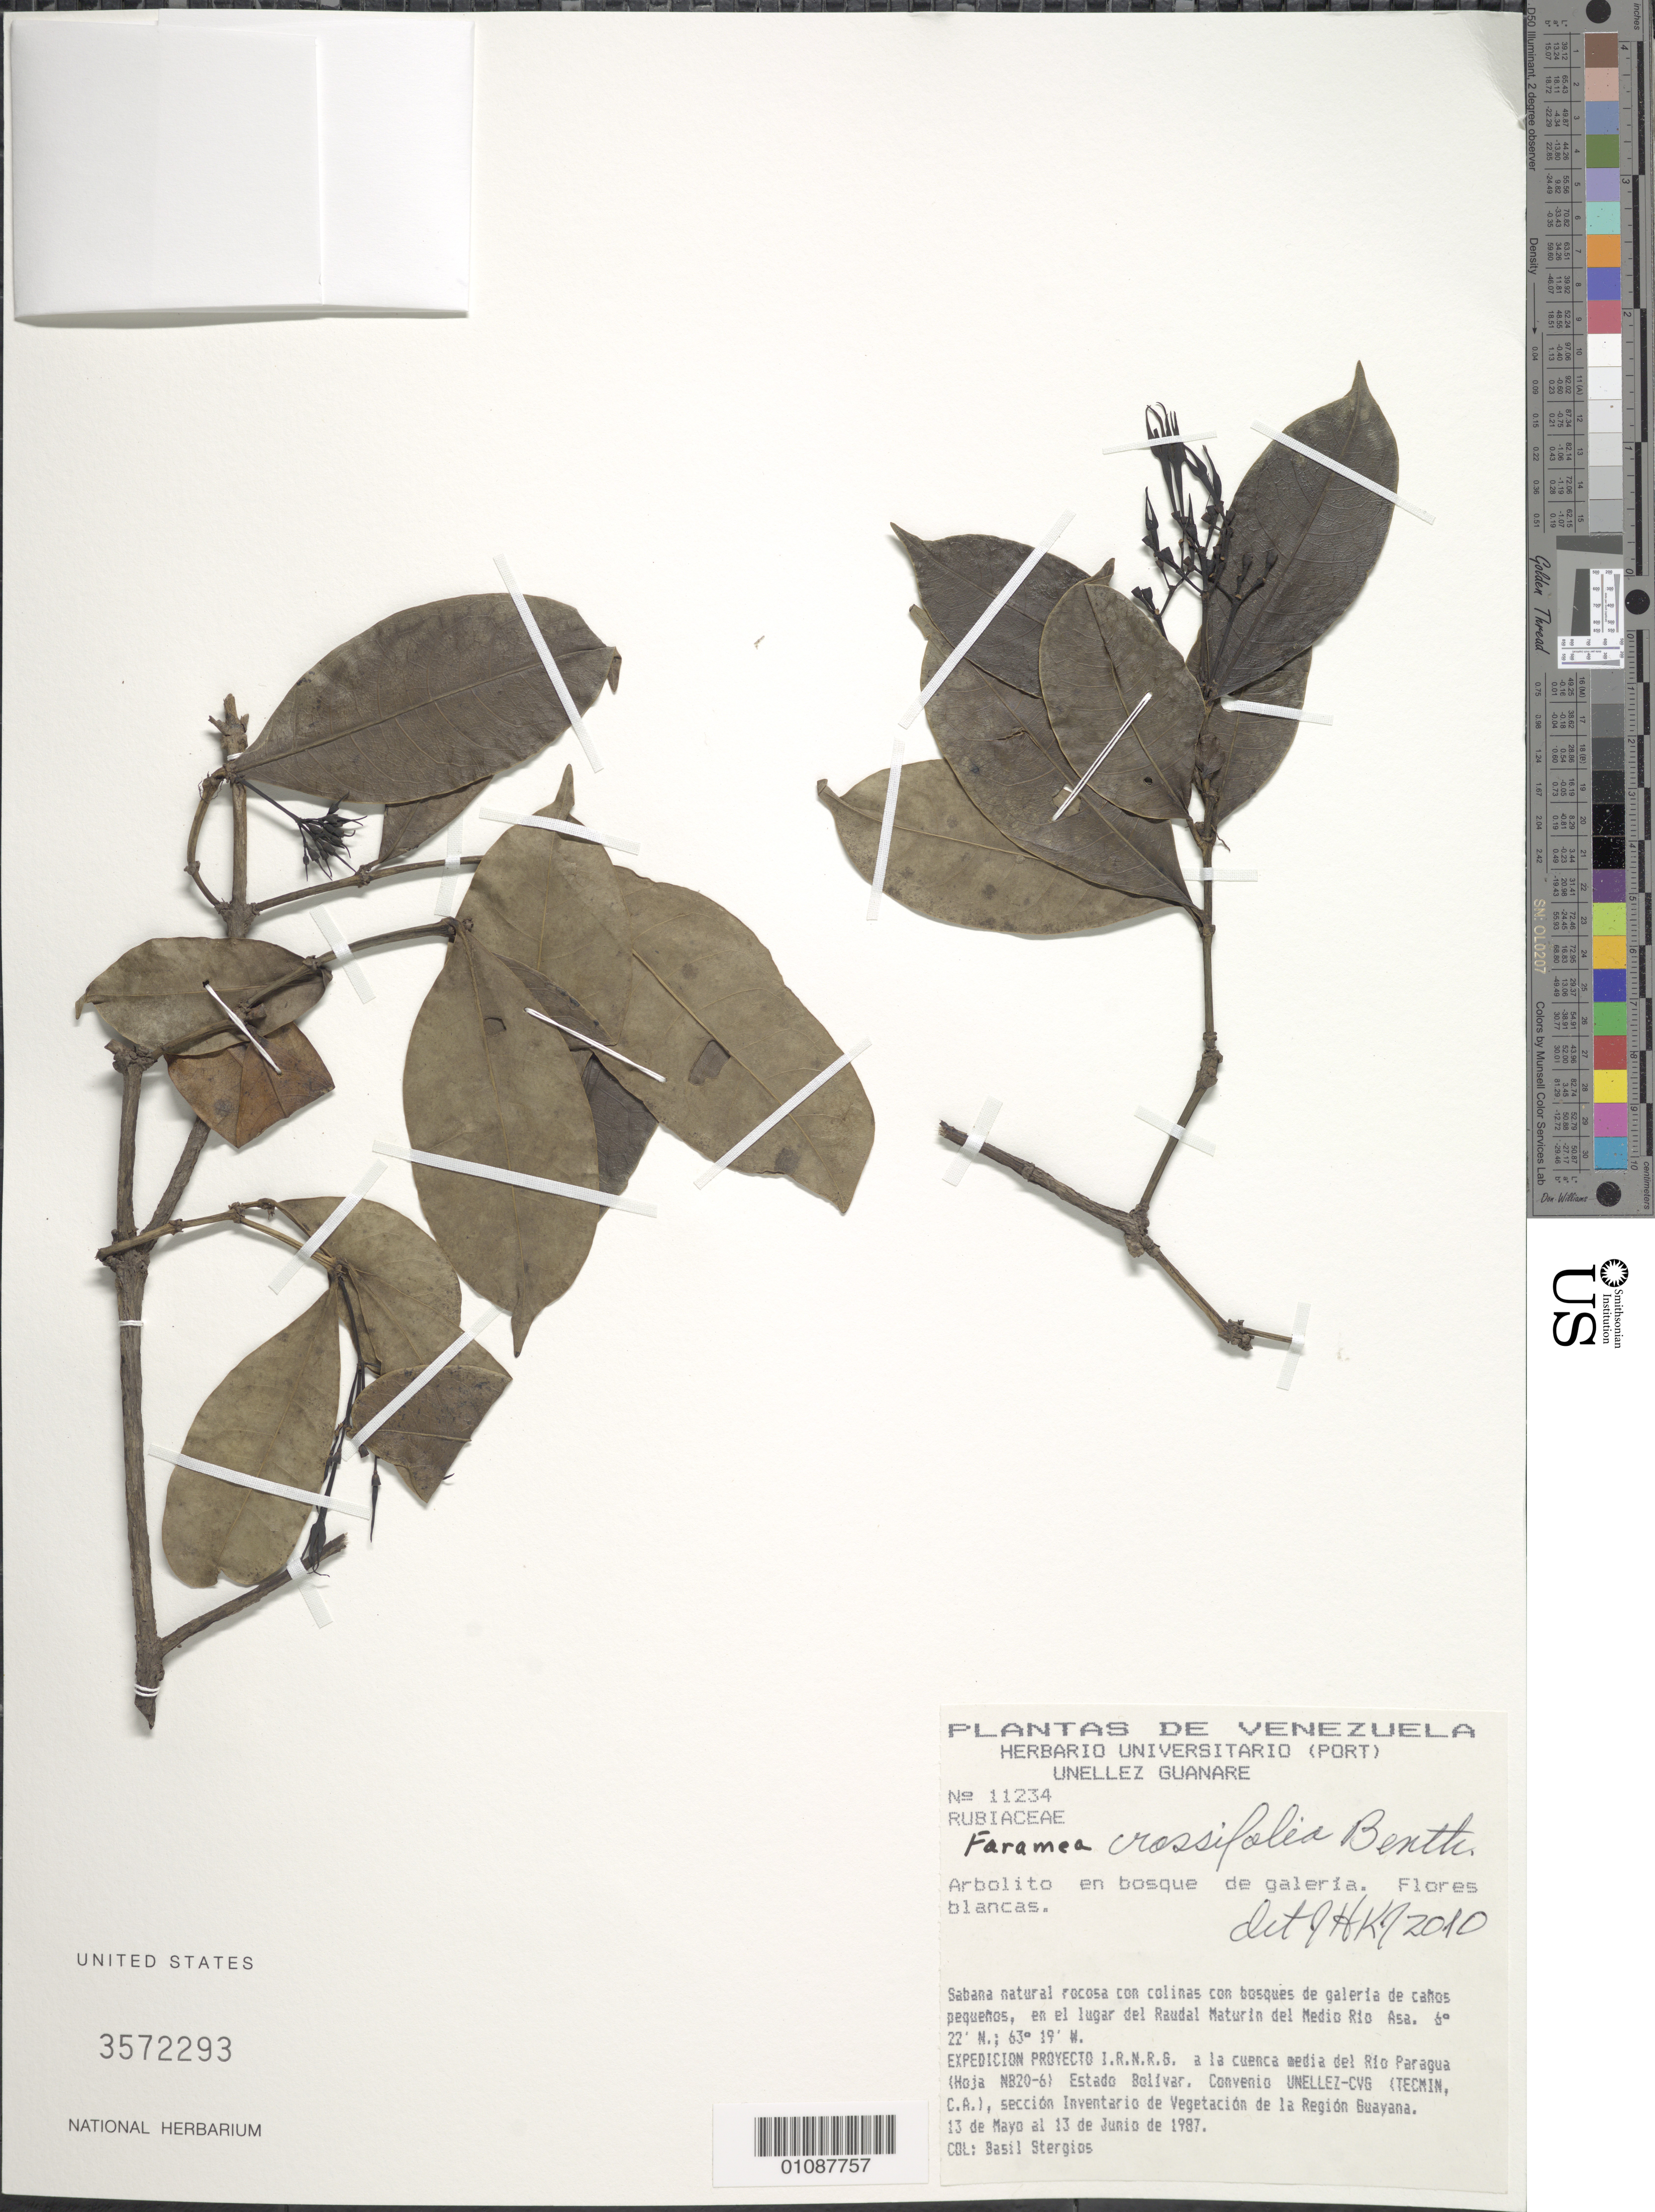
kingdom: Plantae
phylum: Tracheophyta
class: Magnoliopsida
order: Gentianales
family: Rubiaceae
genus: Faramea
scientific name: Faramea crassifolia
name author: Benth.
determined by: Kirkbride, J. H.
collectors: B. G. Stergios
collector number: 11234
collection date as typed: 13-May-87 to 13-Jun-87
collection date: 1987-05-13/1987-06-13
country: Venezuela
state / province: Bolívar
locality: Raudal Maturin, Medio Río Asa; Río Paragua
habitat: Sabana natural rocosa con colinas can bosques de galeria de caños pequeños. En bosque de galeria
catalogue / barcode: US 3572293